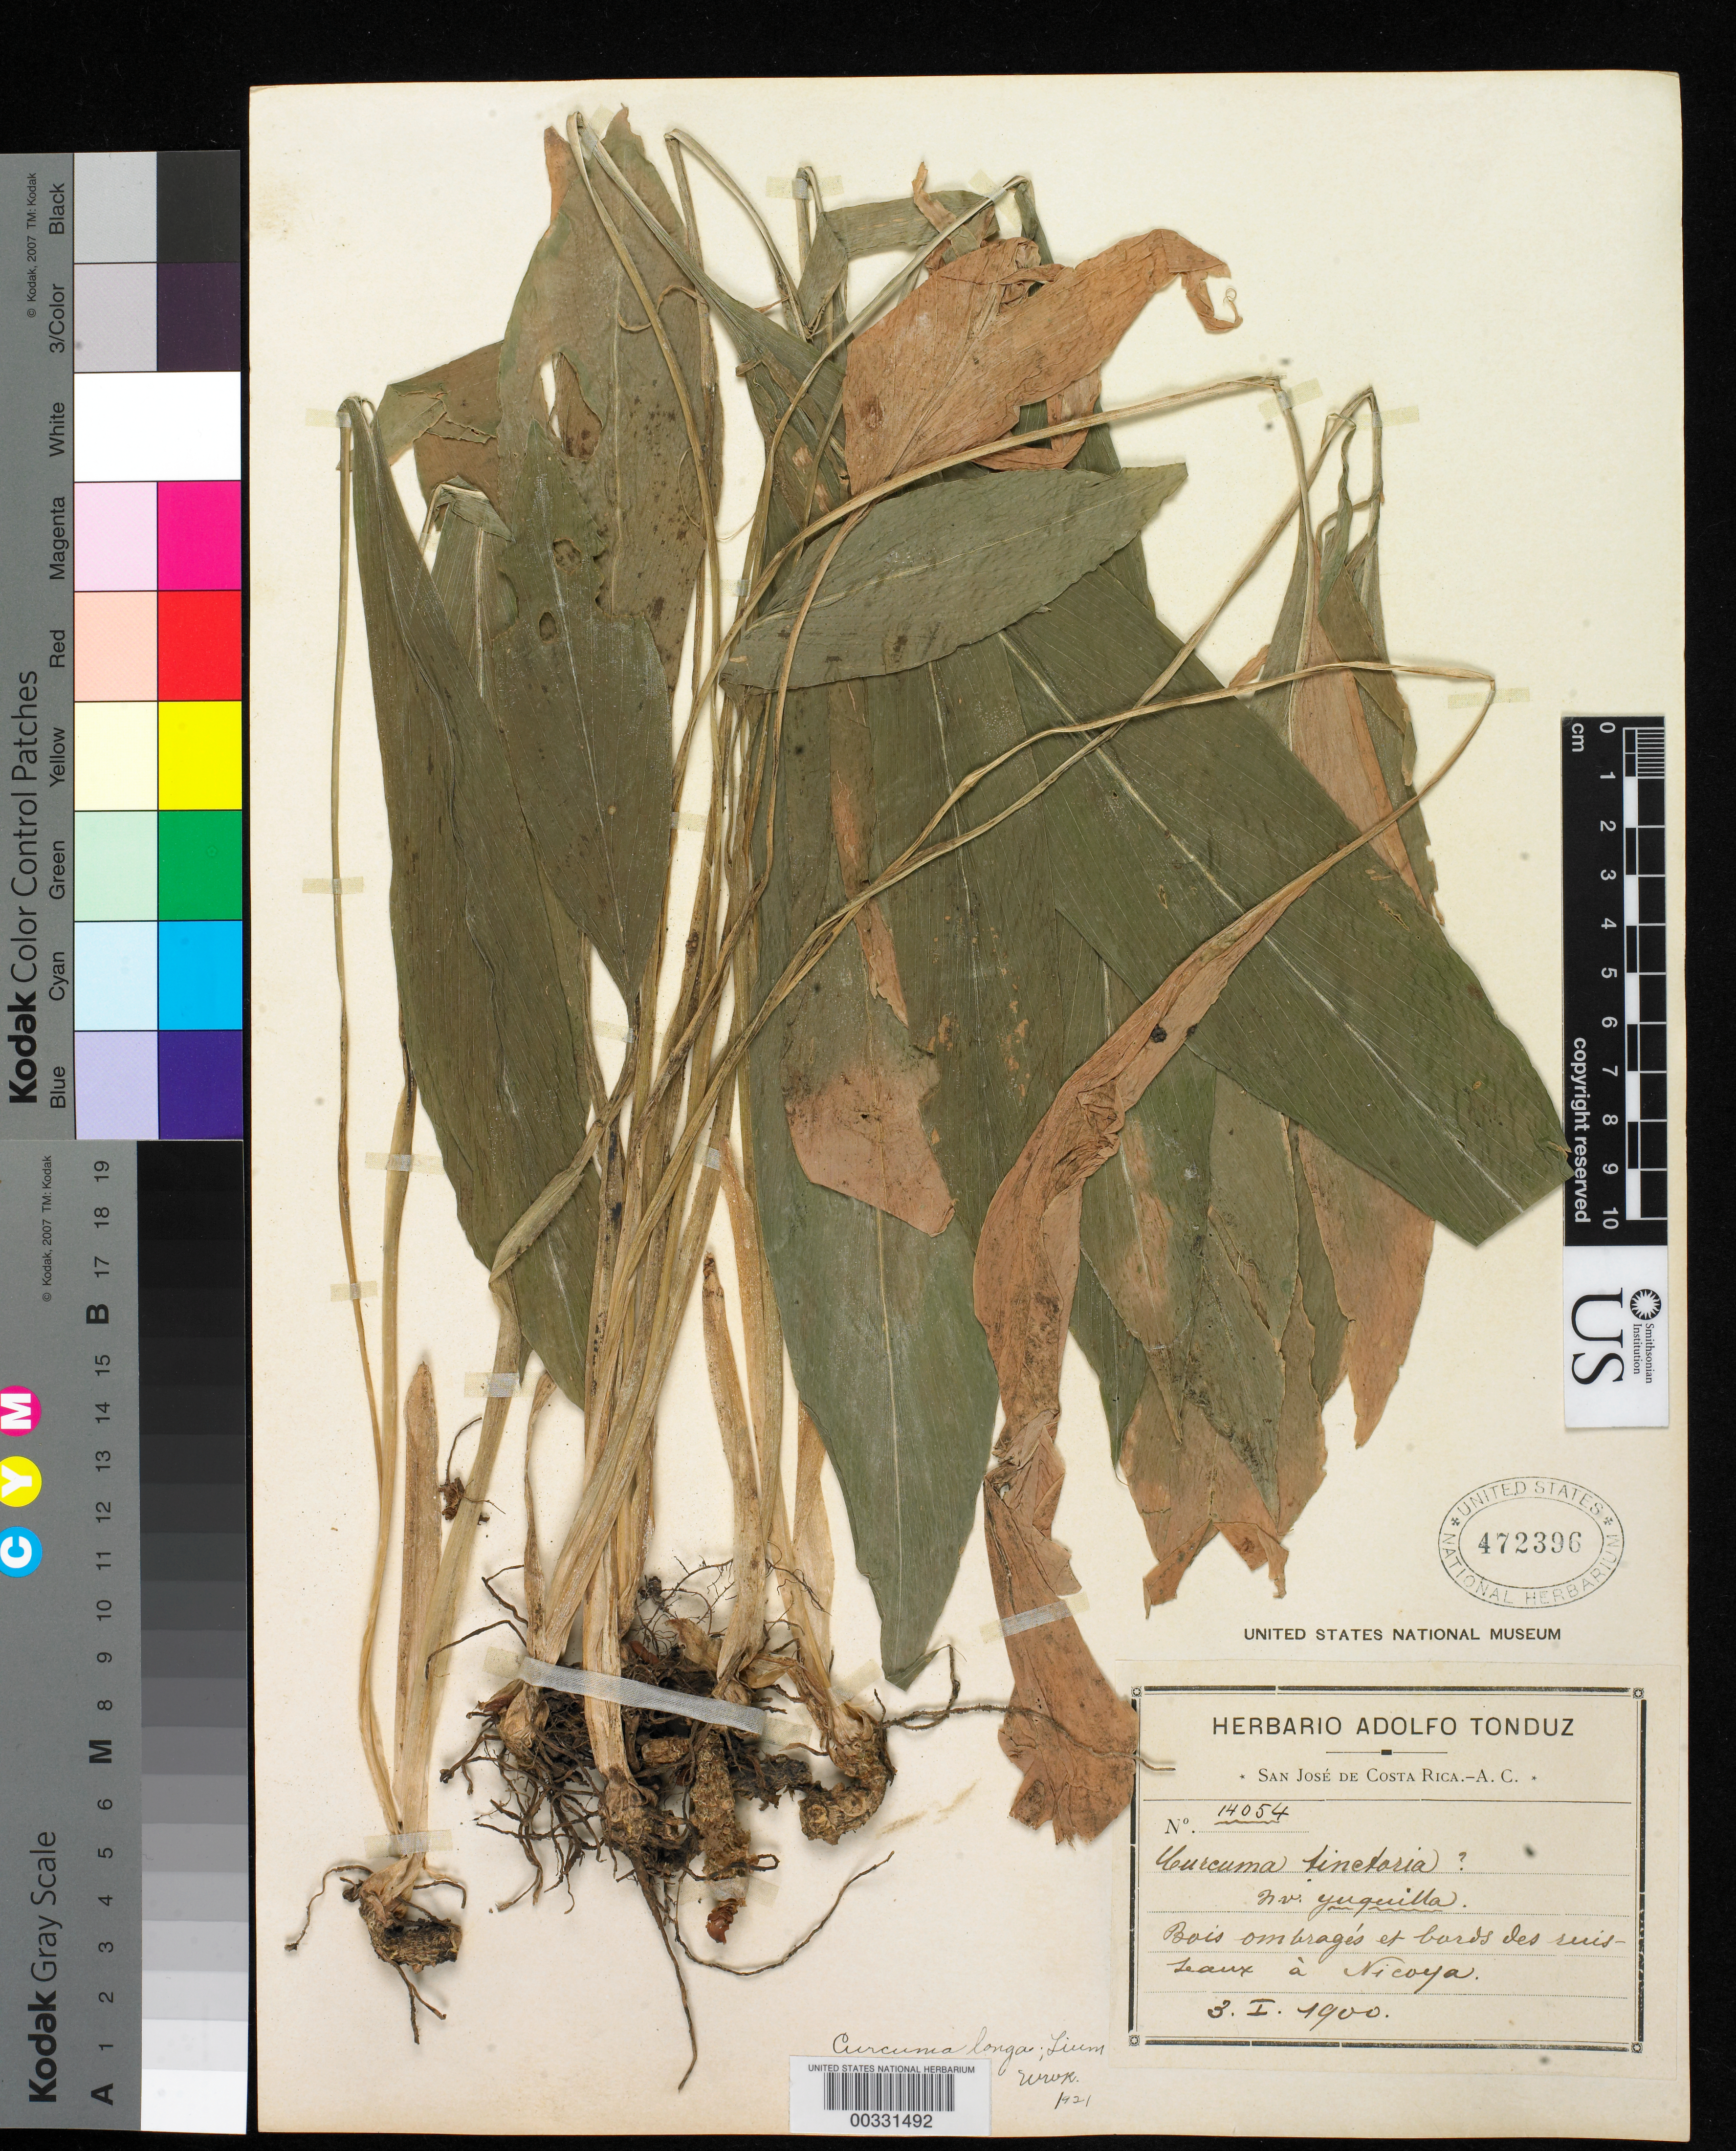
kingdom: Plantae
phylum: Tracheophyta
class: Liliopsida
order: Zingiberales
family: Zingiberaceae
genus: Curcuma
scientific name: Curcuma longa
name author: L.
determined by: Wrok, --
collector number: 14054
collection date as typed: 03 Jan 1900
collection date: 1900-01-03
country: Costa Rica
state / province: San José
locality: San jose, leaux a nicoya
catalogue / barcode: US 472396